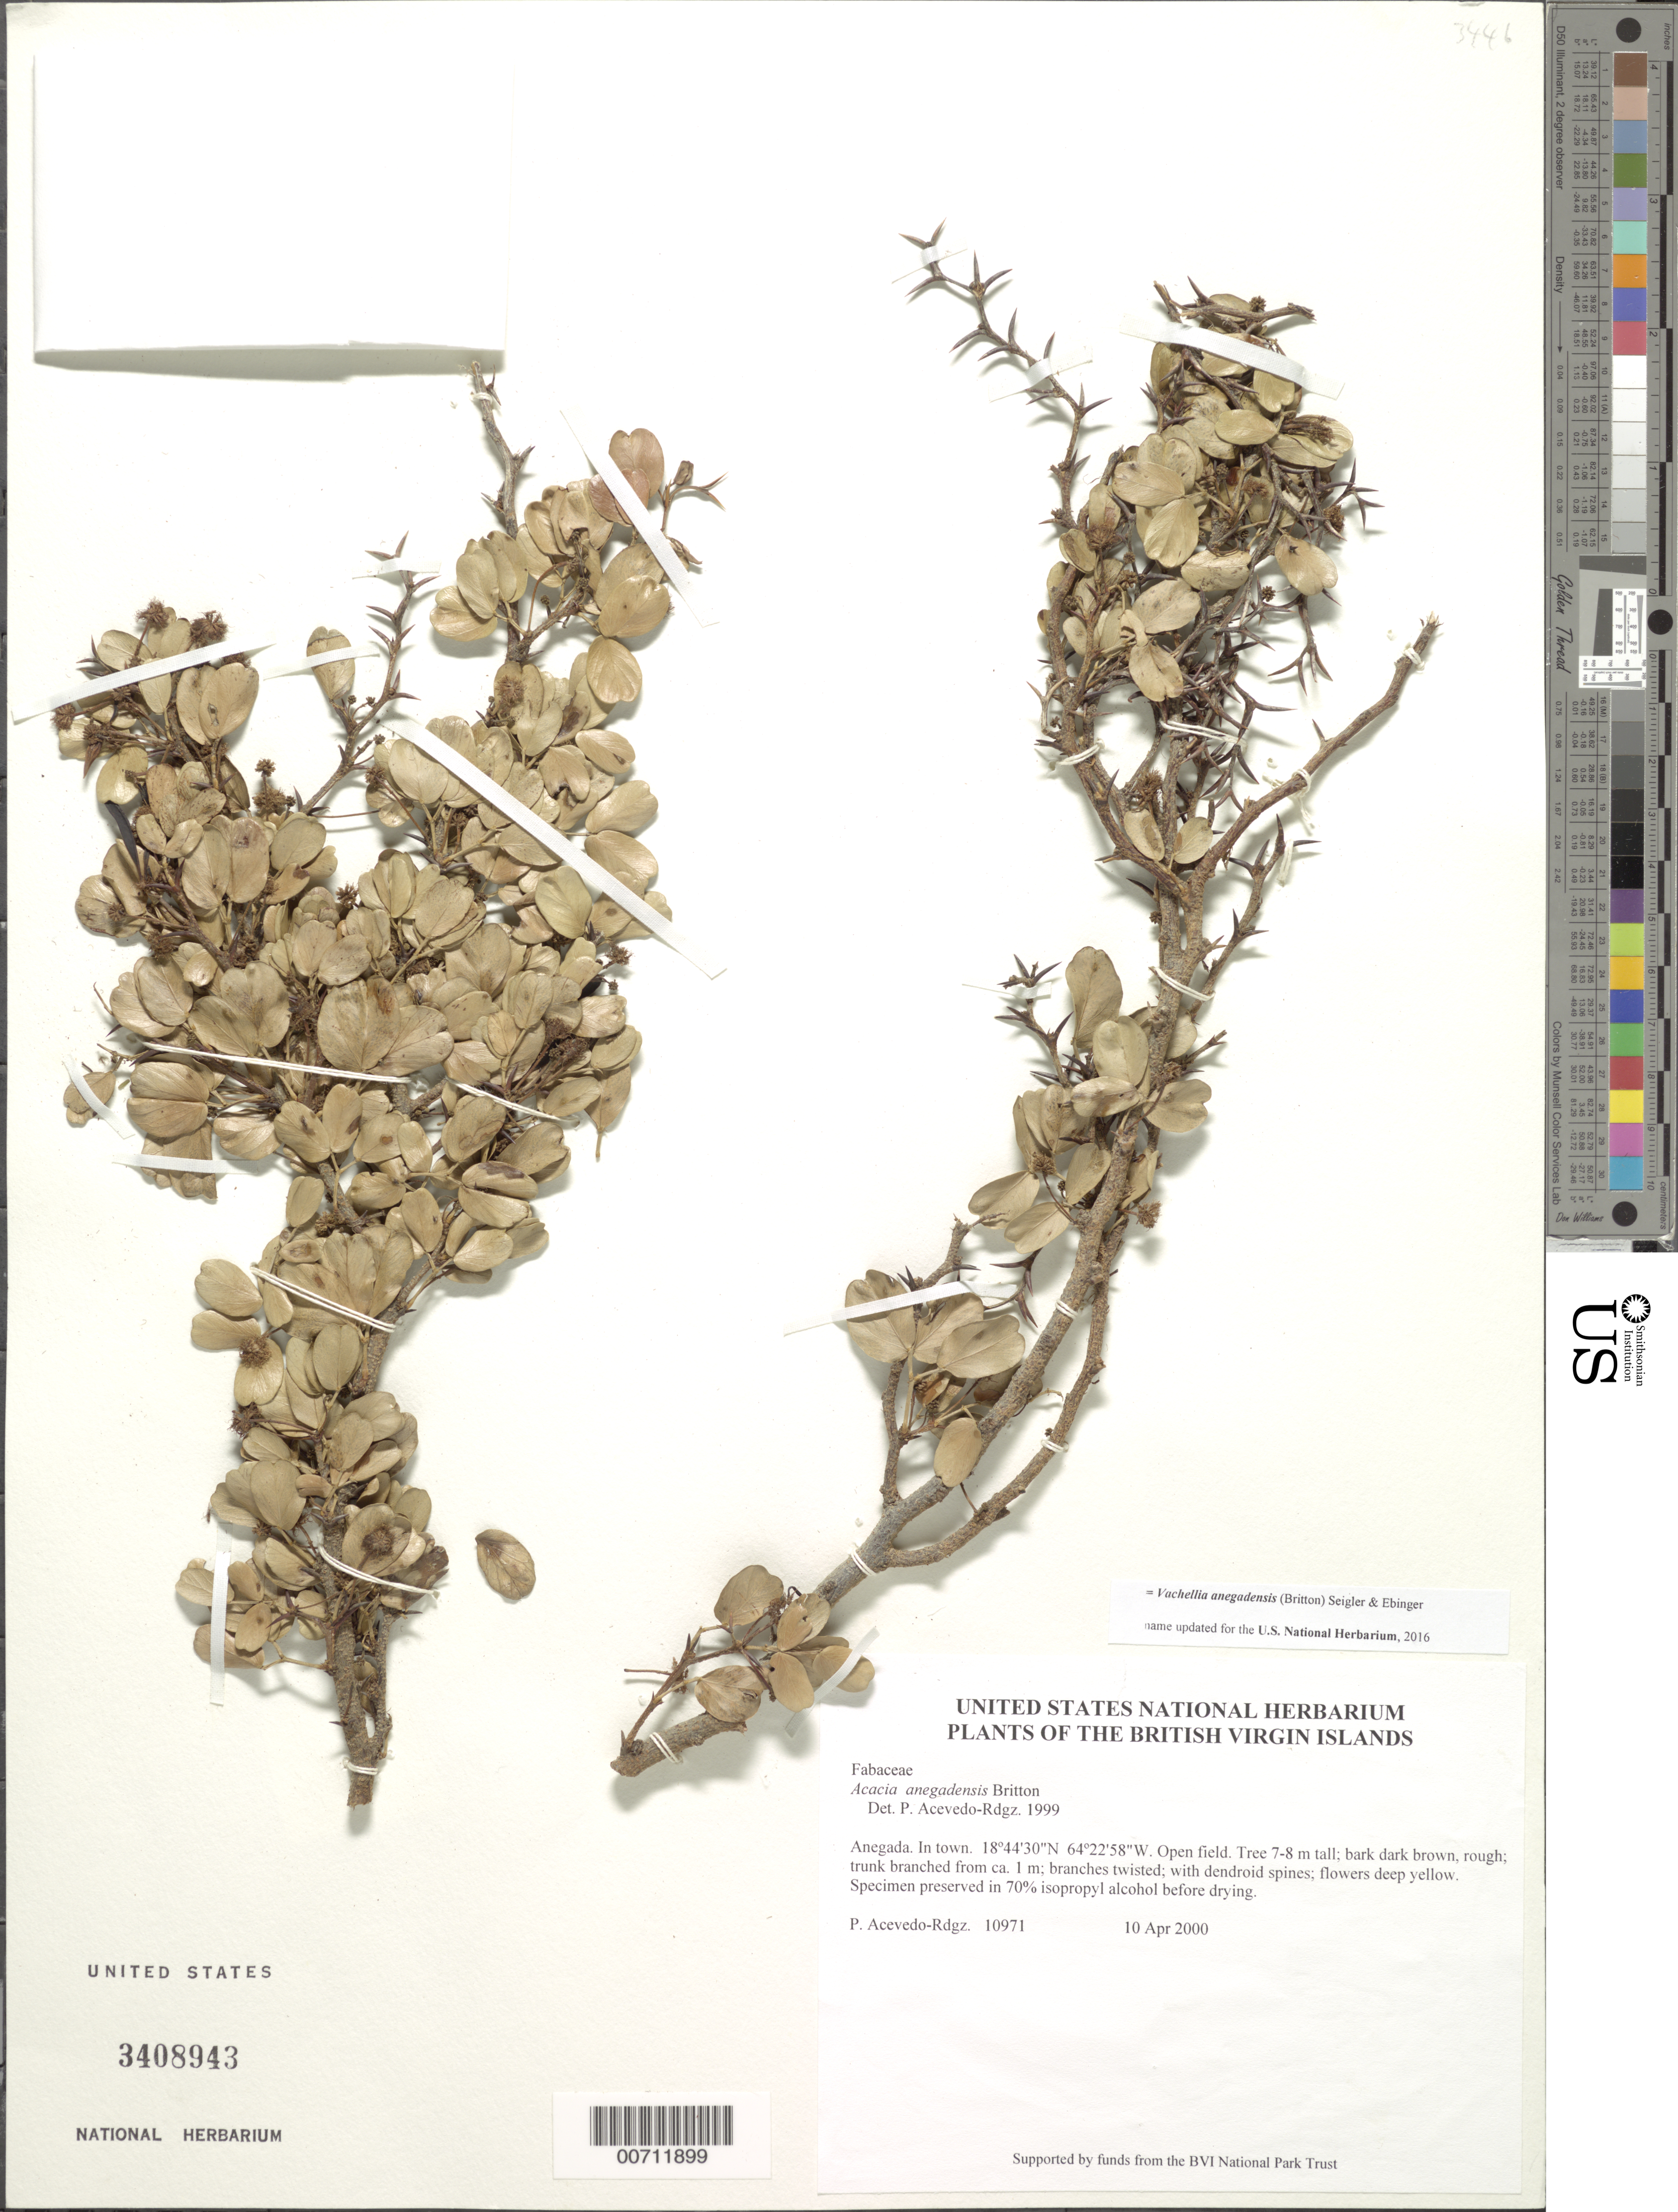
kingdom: Plantae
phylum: Tracheophyta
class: Magnoliopsida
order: Fabales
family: Fabaceae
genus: Vachellia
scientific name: Vachellia anegadensis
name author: (Britton) Seigler & Ebinger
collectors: P. Acevedo-Rodr.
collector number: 10971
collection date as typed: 10 Apr 2000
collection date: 2000-04-10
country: British Virgin Islands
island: Anegada I.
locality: In town.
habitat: Open field.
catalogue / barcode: US 3408943